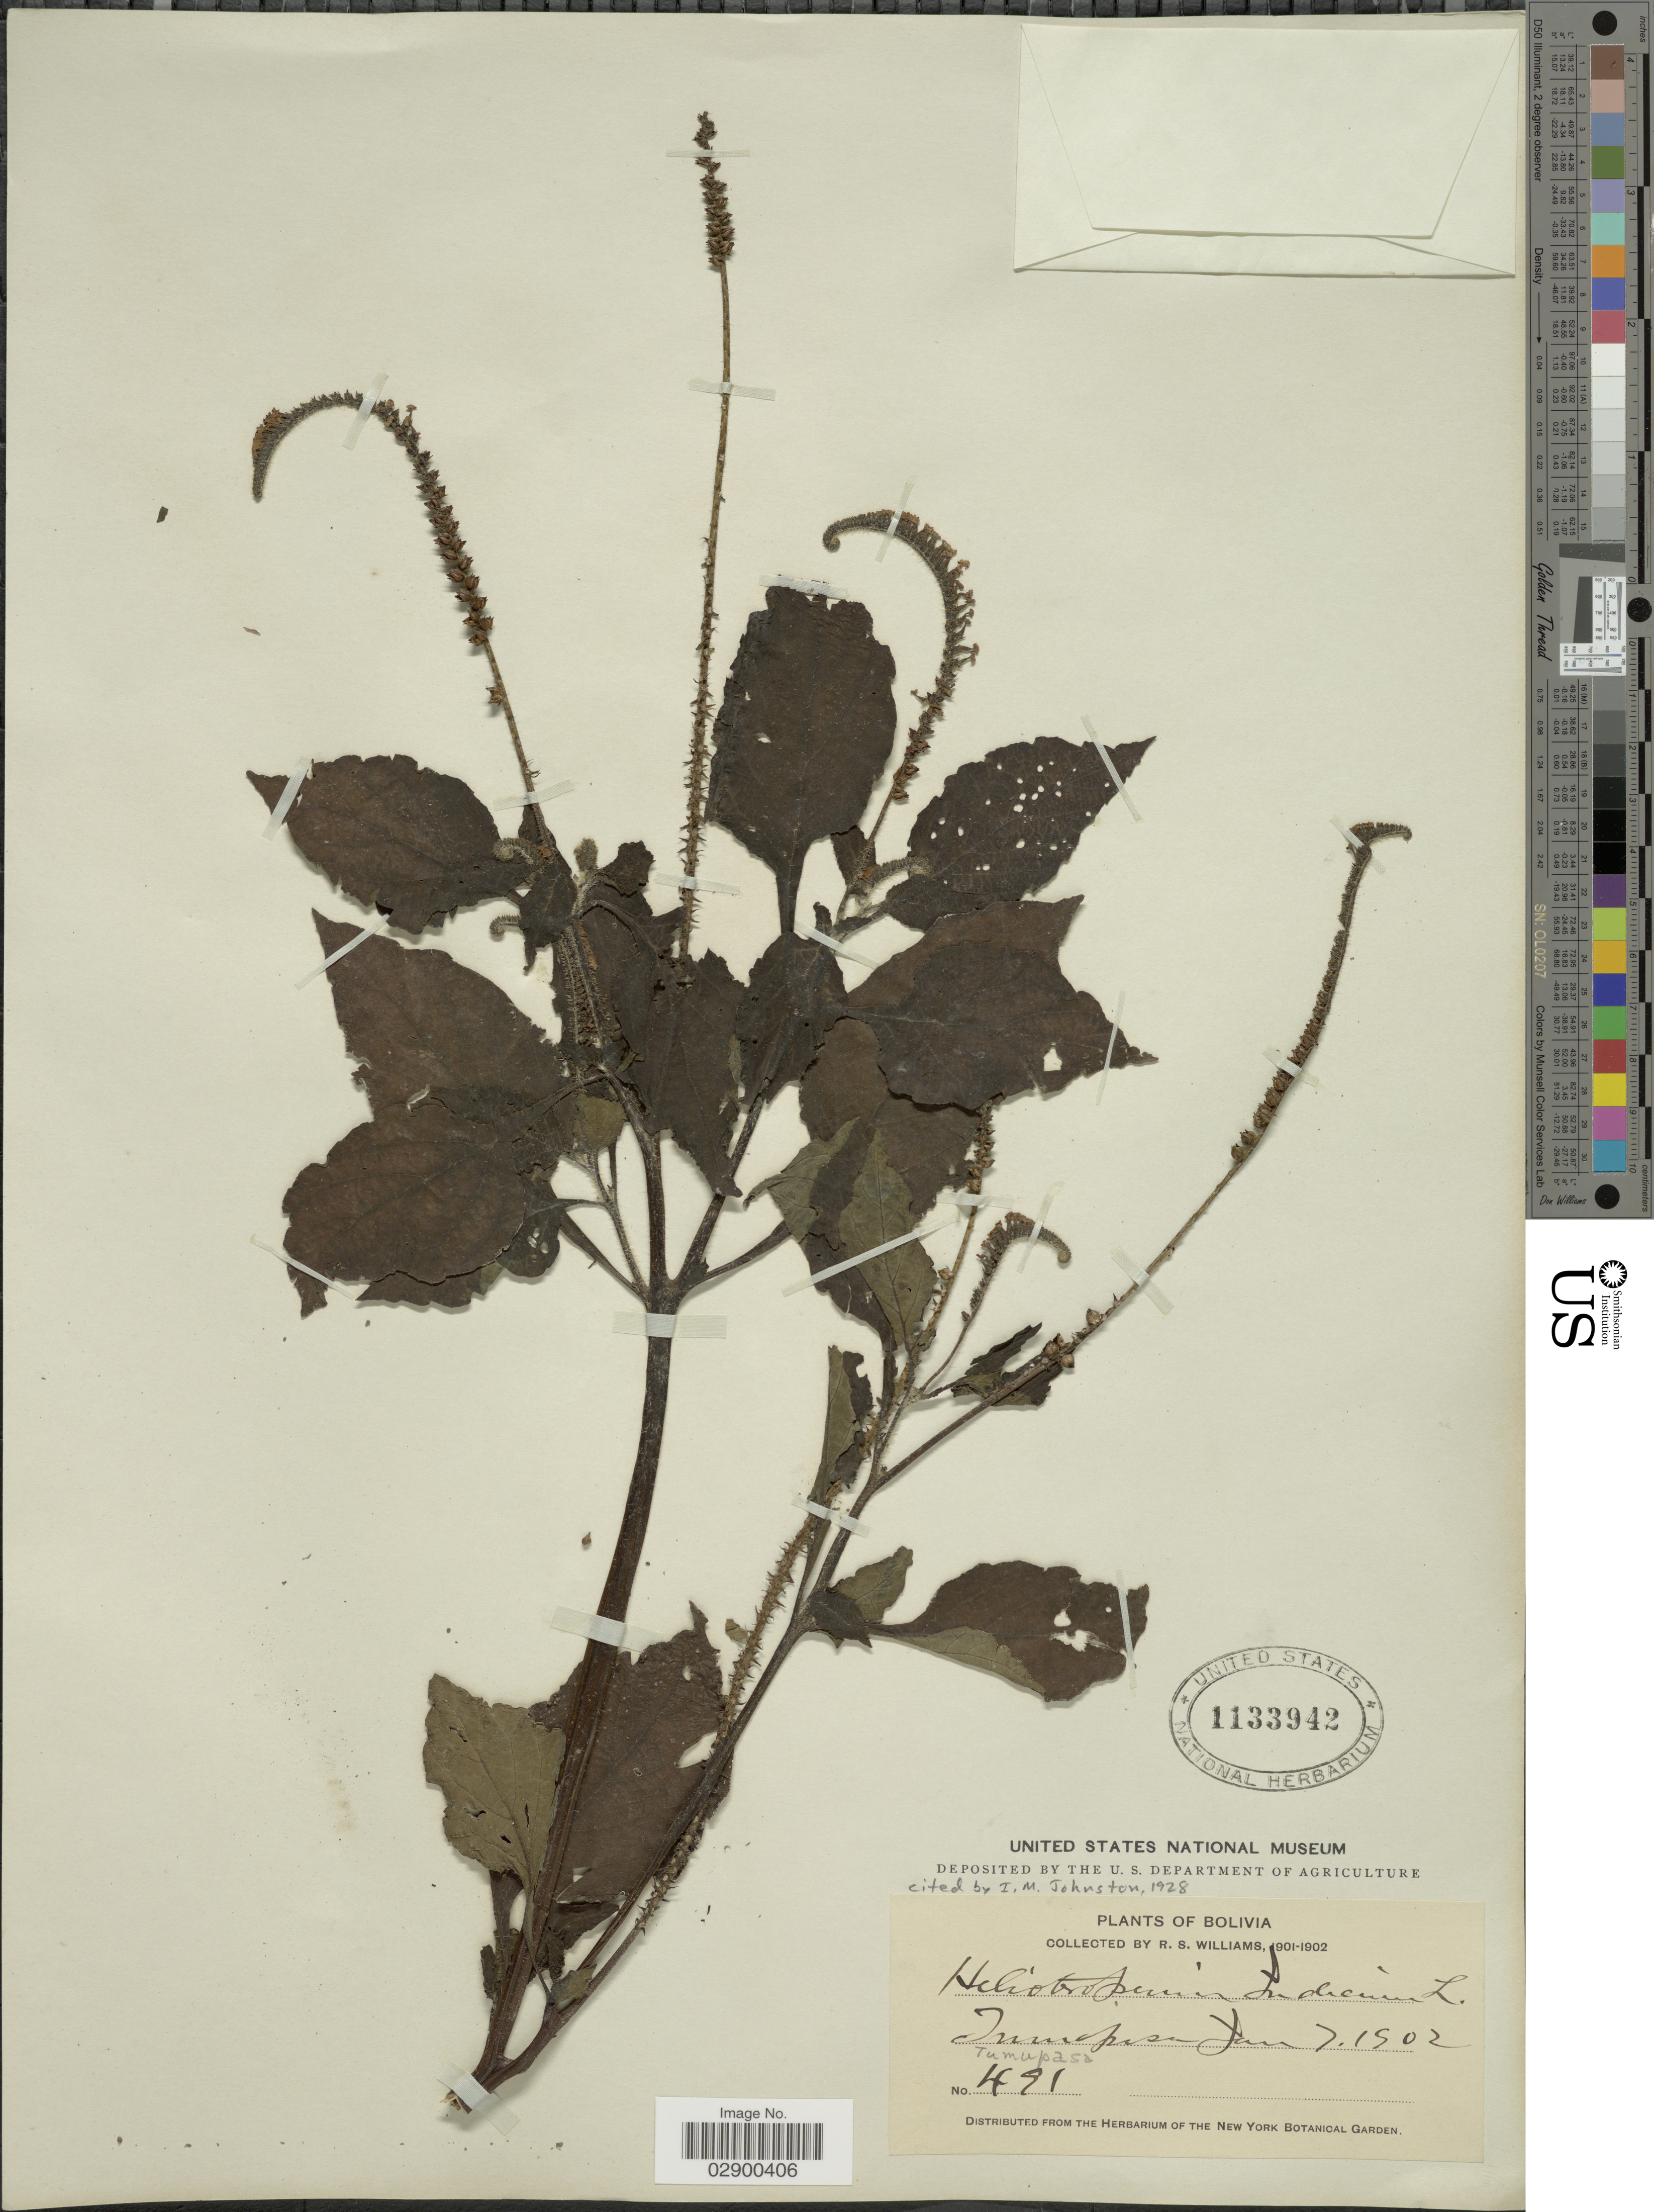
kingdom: Plantae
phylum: Tracheophyta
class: Magnoliopsida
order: Boraginales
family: Heliotropiaceae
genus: Heliotropium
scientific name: Heliotropium indicum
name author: L.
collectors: R. S. Williams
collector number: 491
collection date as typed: Jan 7, 1902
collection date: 1902-01-07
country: Bolivia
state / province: La Paz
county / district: Iturralde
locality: Tumupasa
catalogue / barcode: US 1133942